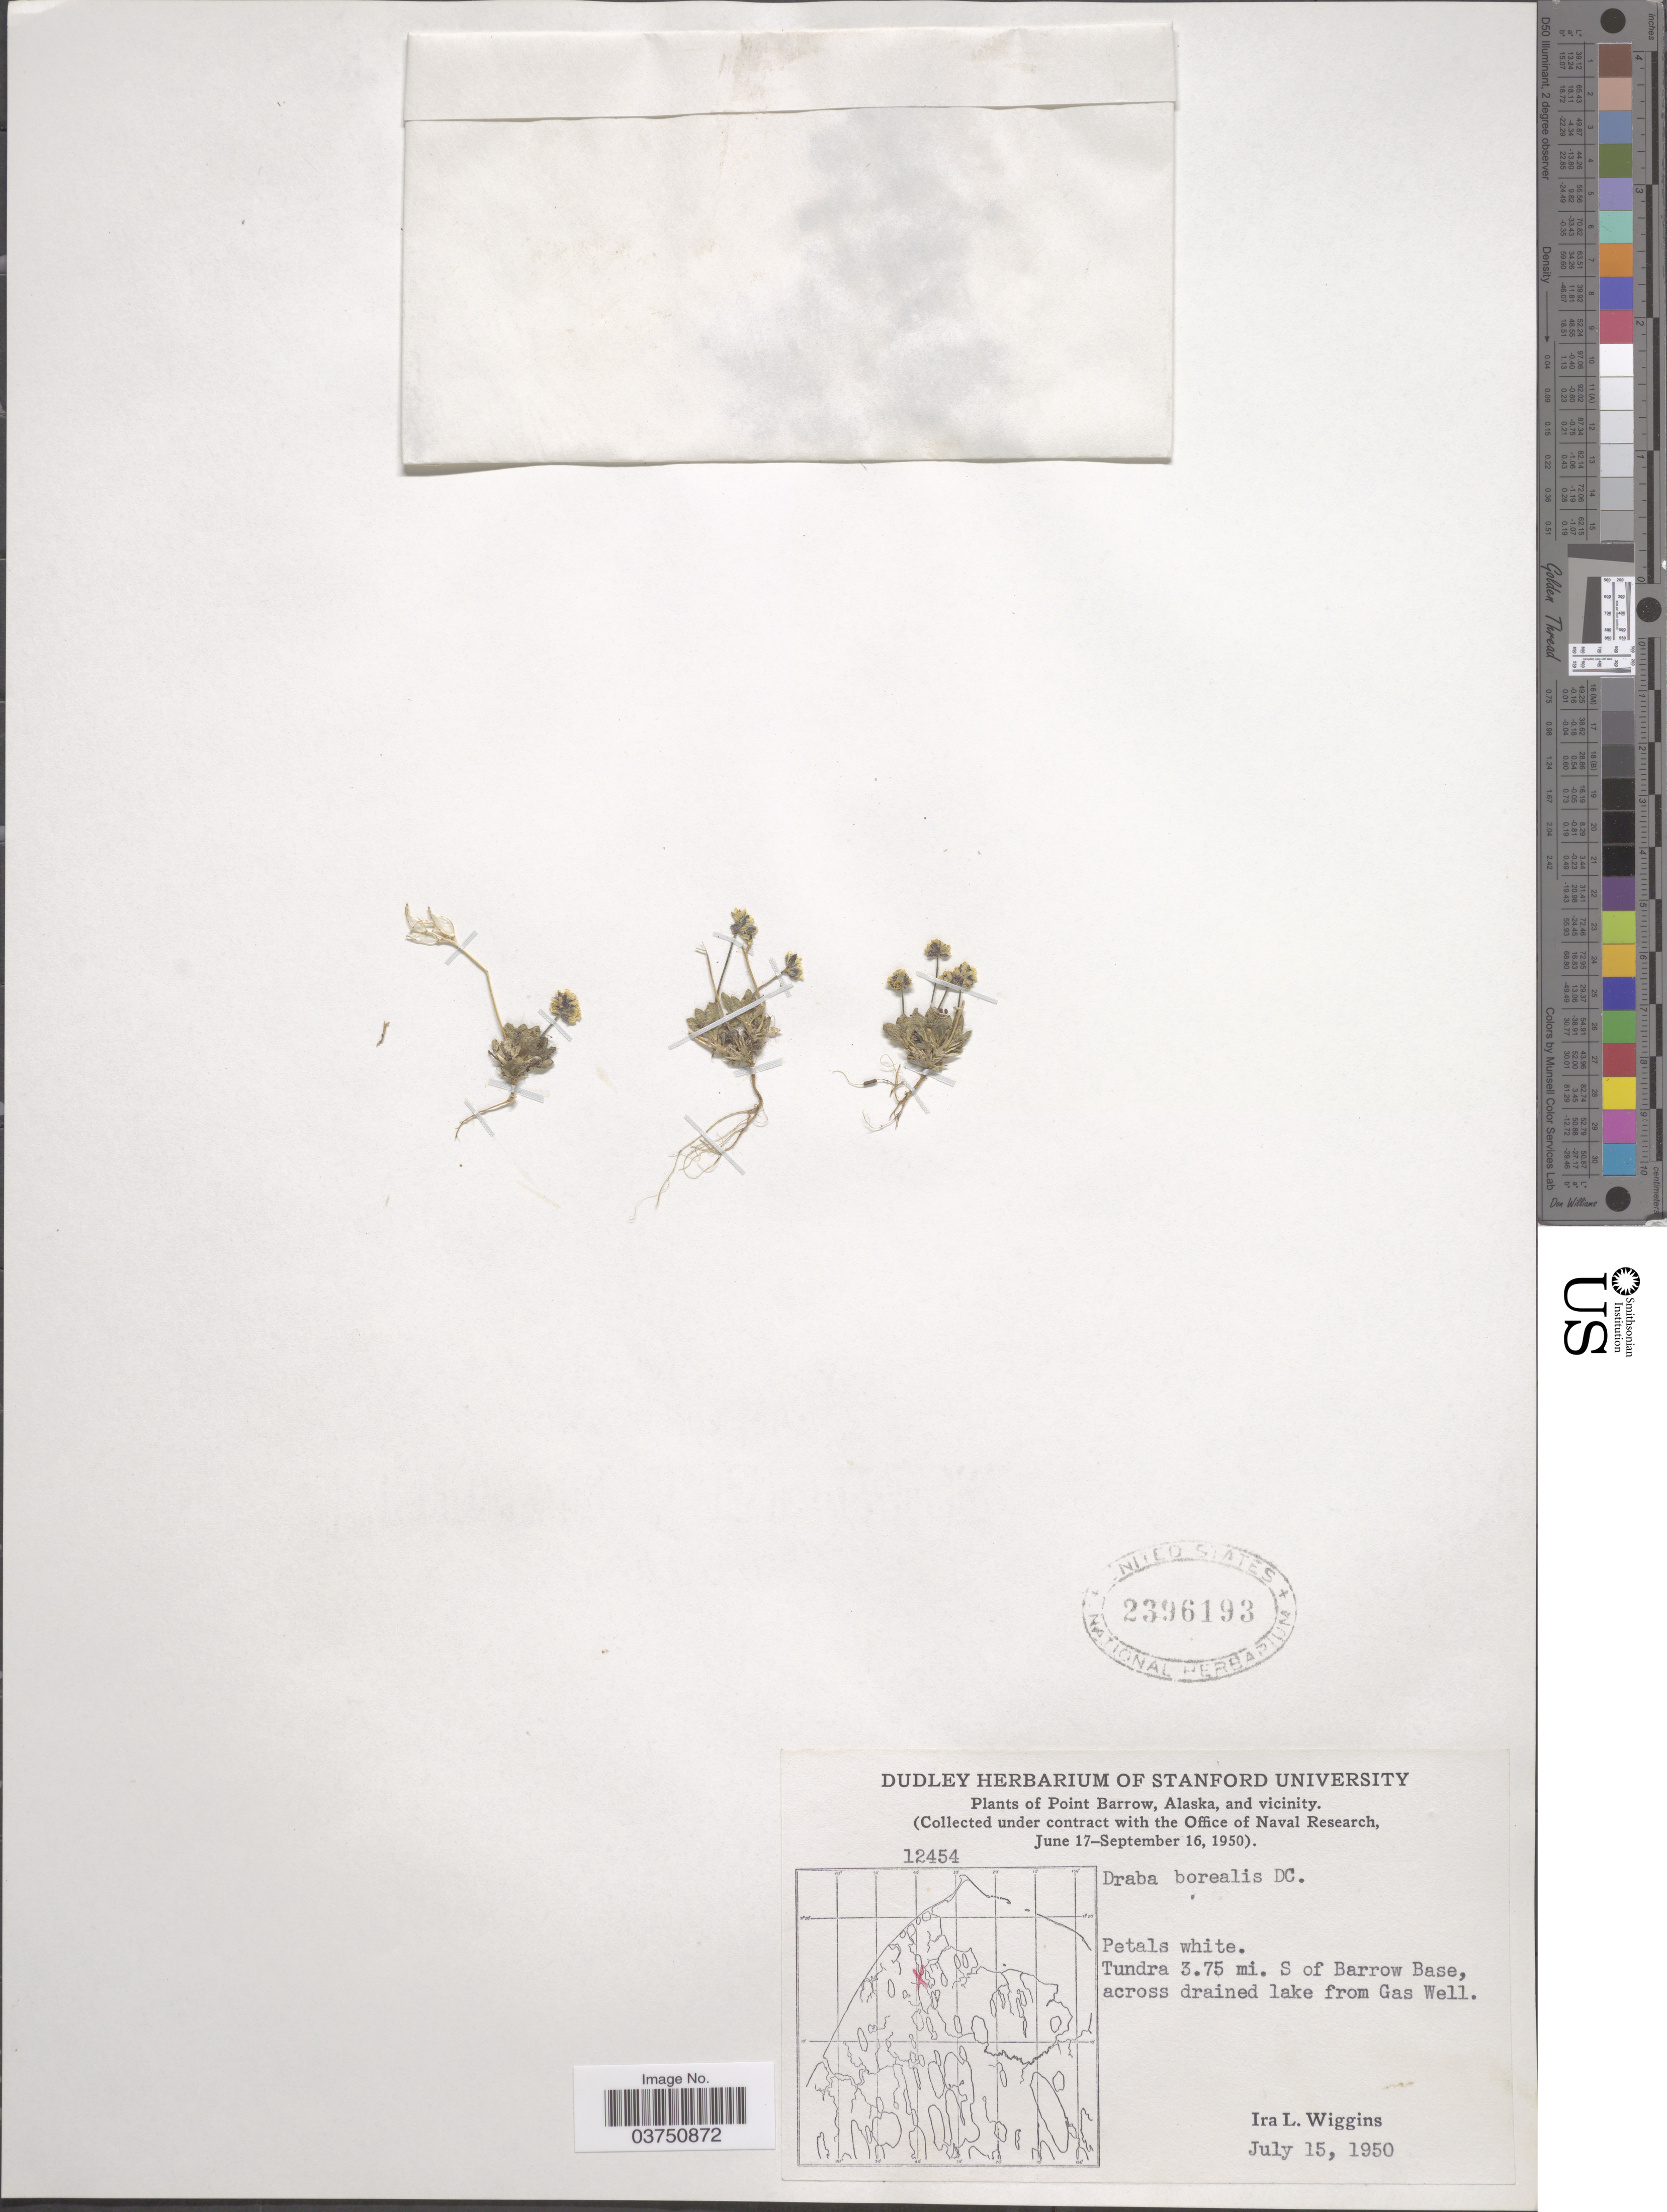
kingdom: Plantae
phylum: Tracheophyta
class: Magnoliopsida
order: Brassicales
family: Brassicaceae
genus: Draba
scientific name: Draba borealis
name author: DC.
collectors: I. L. Wiggins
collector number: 12454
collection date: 1950-07-15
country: United States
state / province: Alaska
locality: Point Barrow, Alaska, and vicinity. Tundra 3.75 mi. S of Barrow Base, across drained lake from Gas Well.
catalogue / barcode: US 2396193